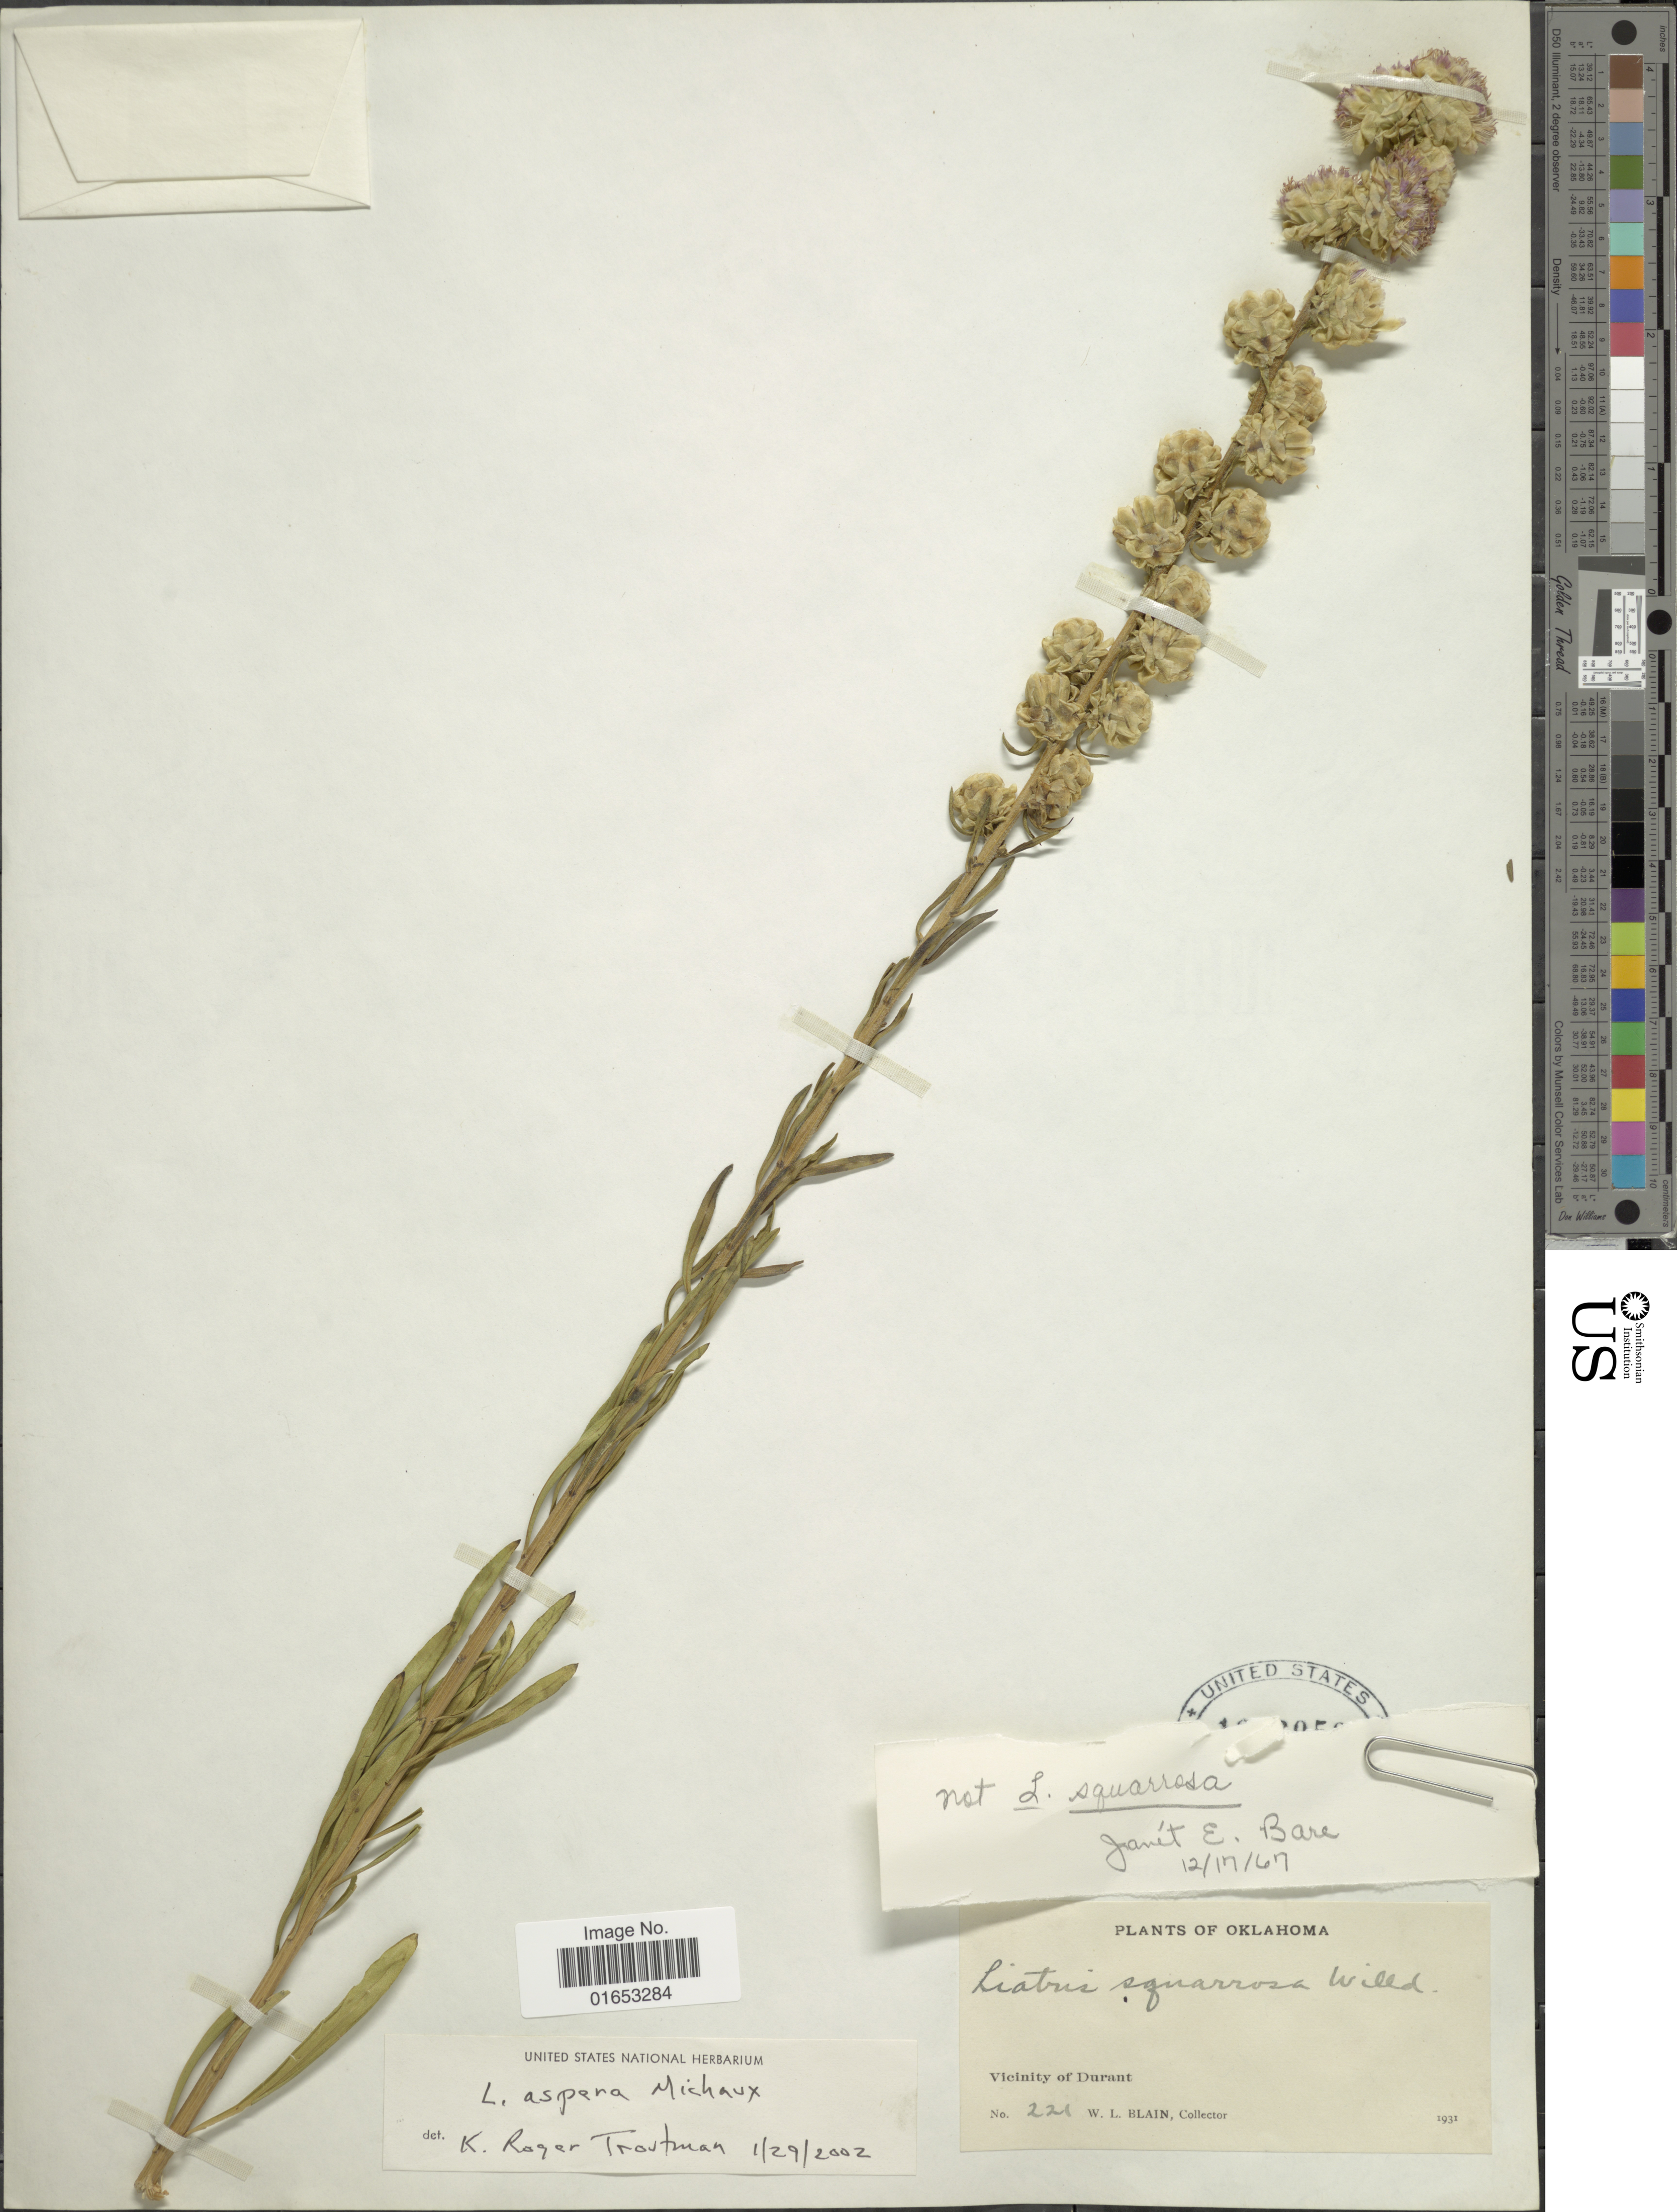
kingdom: Plantae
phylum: Tracheophyta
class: Magnoliopsida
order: Asterales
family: Asteraceae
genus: Liatris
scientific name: Liatris aspera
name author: Michx.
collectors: W. Blain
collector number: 221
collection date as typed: Transcribed d/m/y: 17/12/67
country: United States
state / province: Oklahoma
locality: Vicinity of Durant